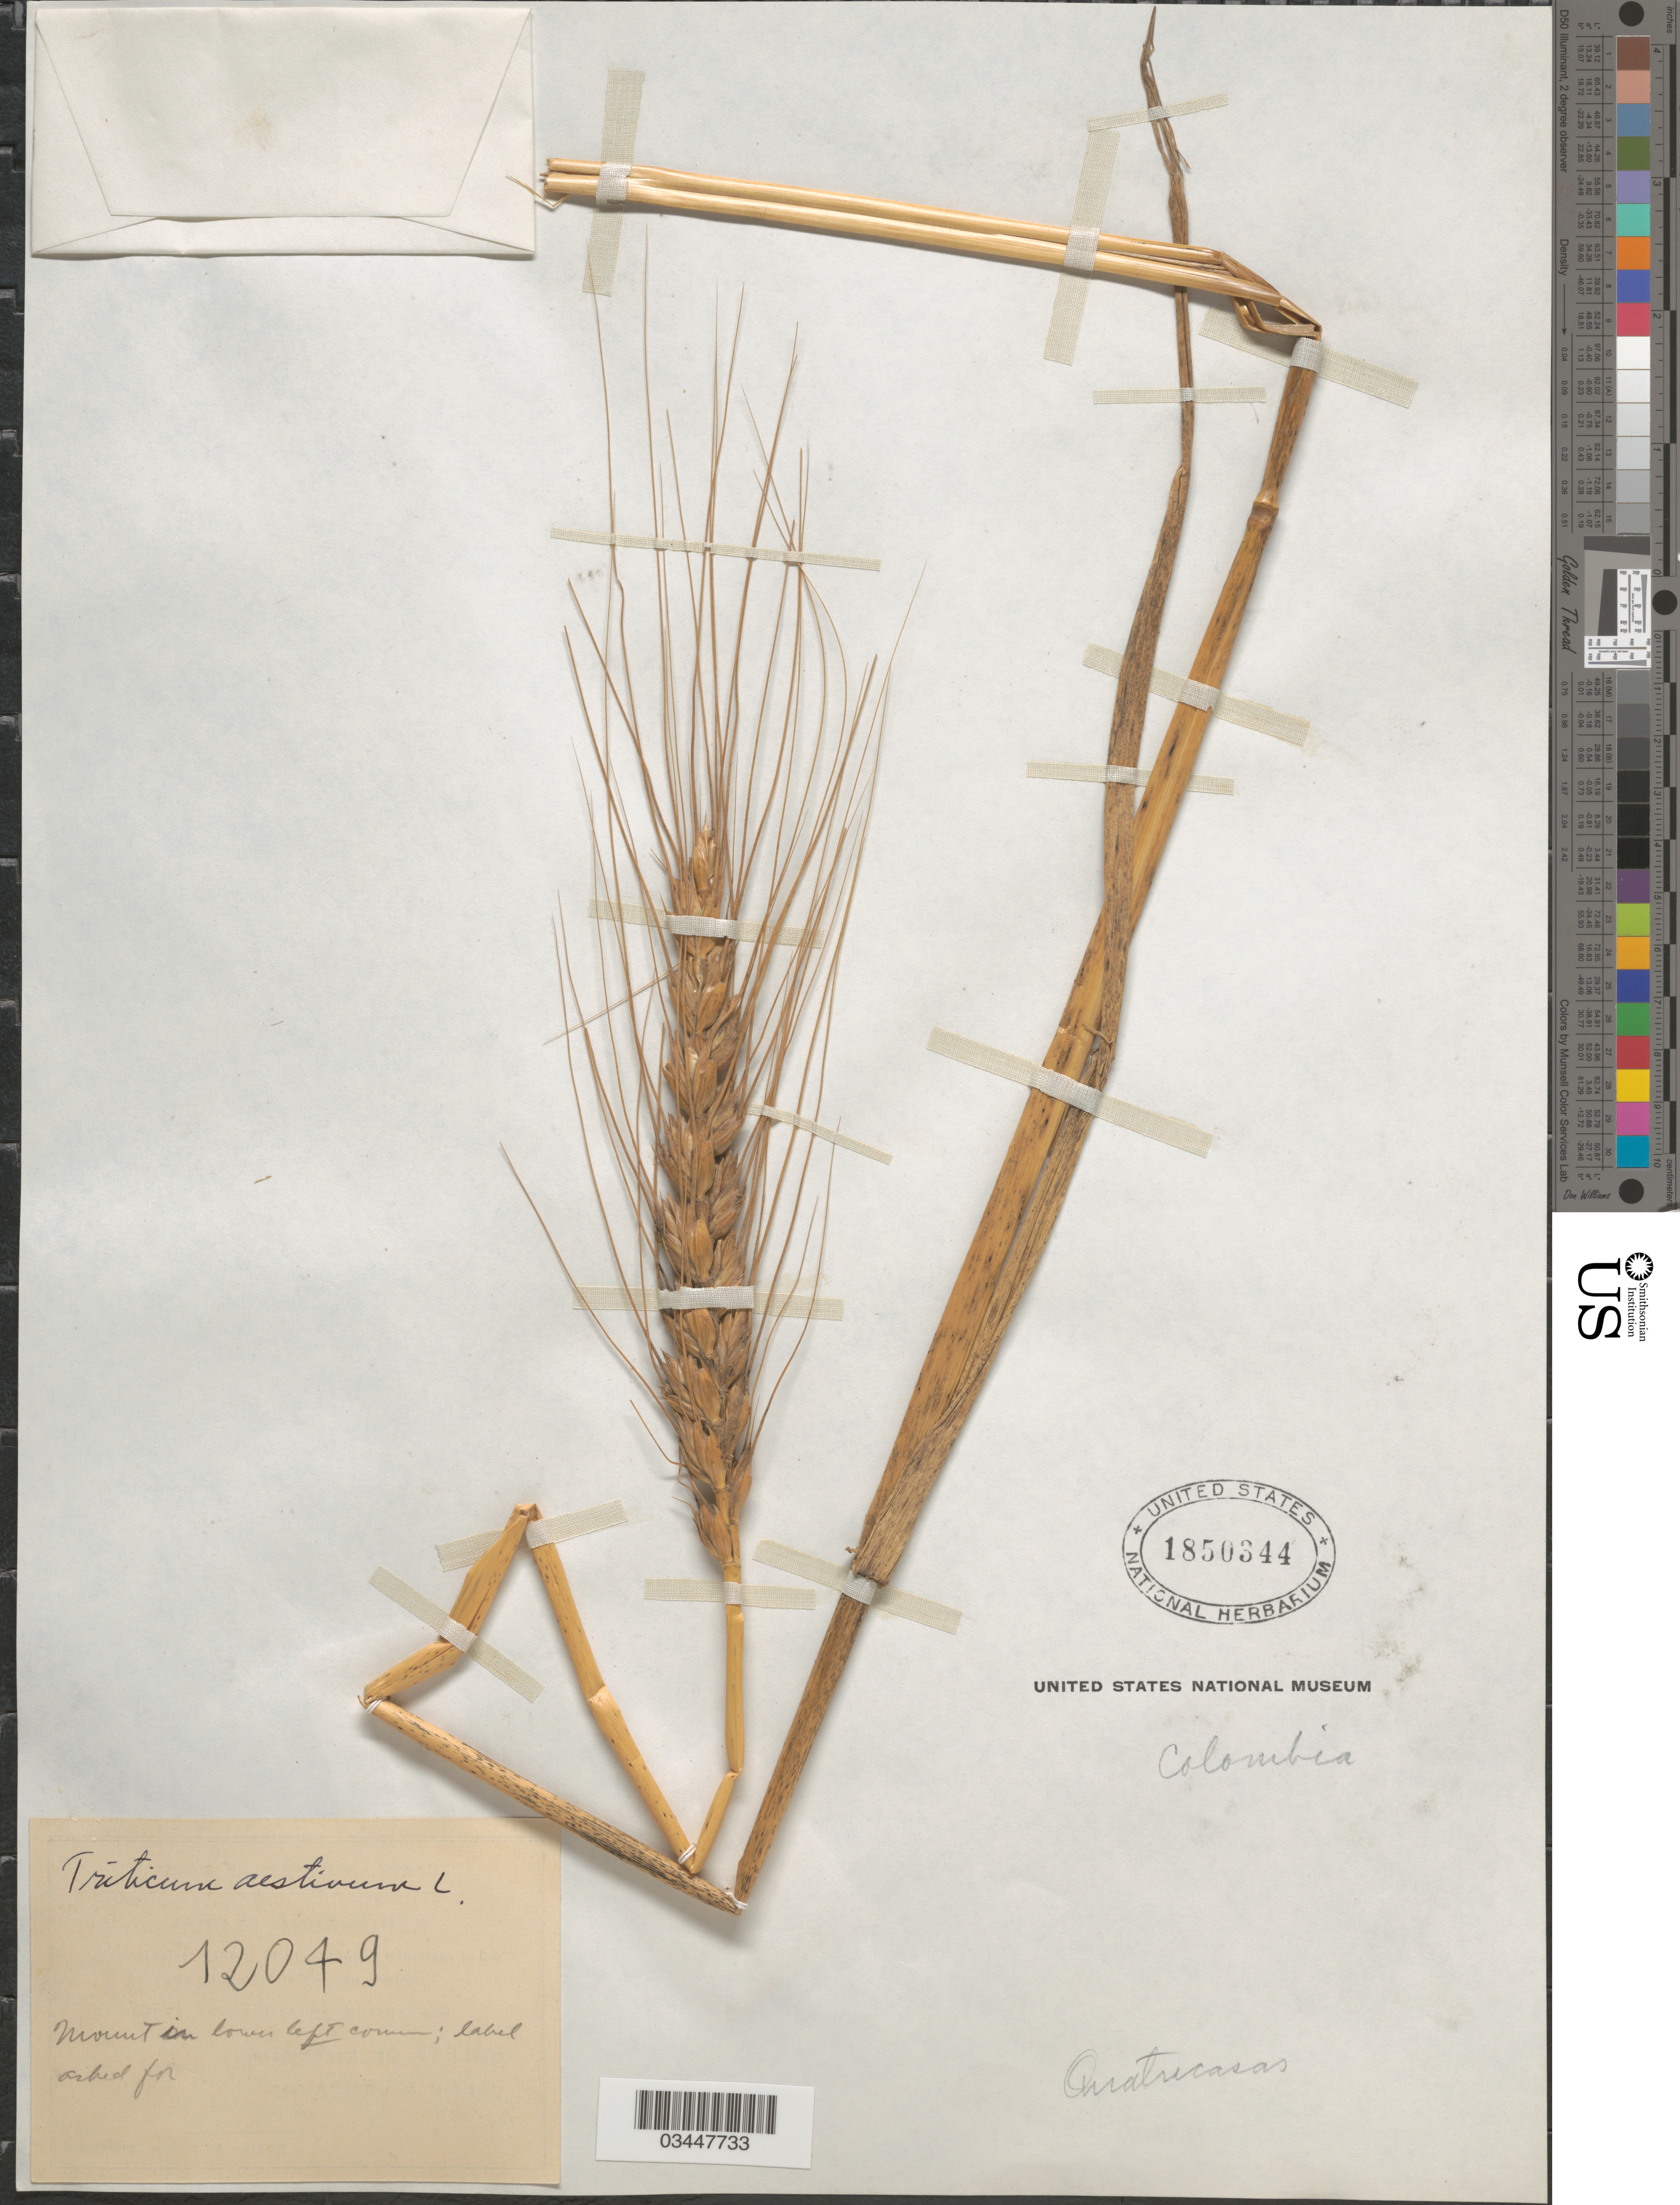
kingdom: Plantae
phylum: Tracheophyta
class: Liliopsida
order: Poales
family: Poaceae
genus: Triticum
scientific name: Triticum aestivum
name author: L.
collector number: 12049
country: Colombia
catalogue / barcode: US 1850344